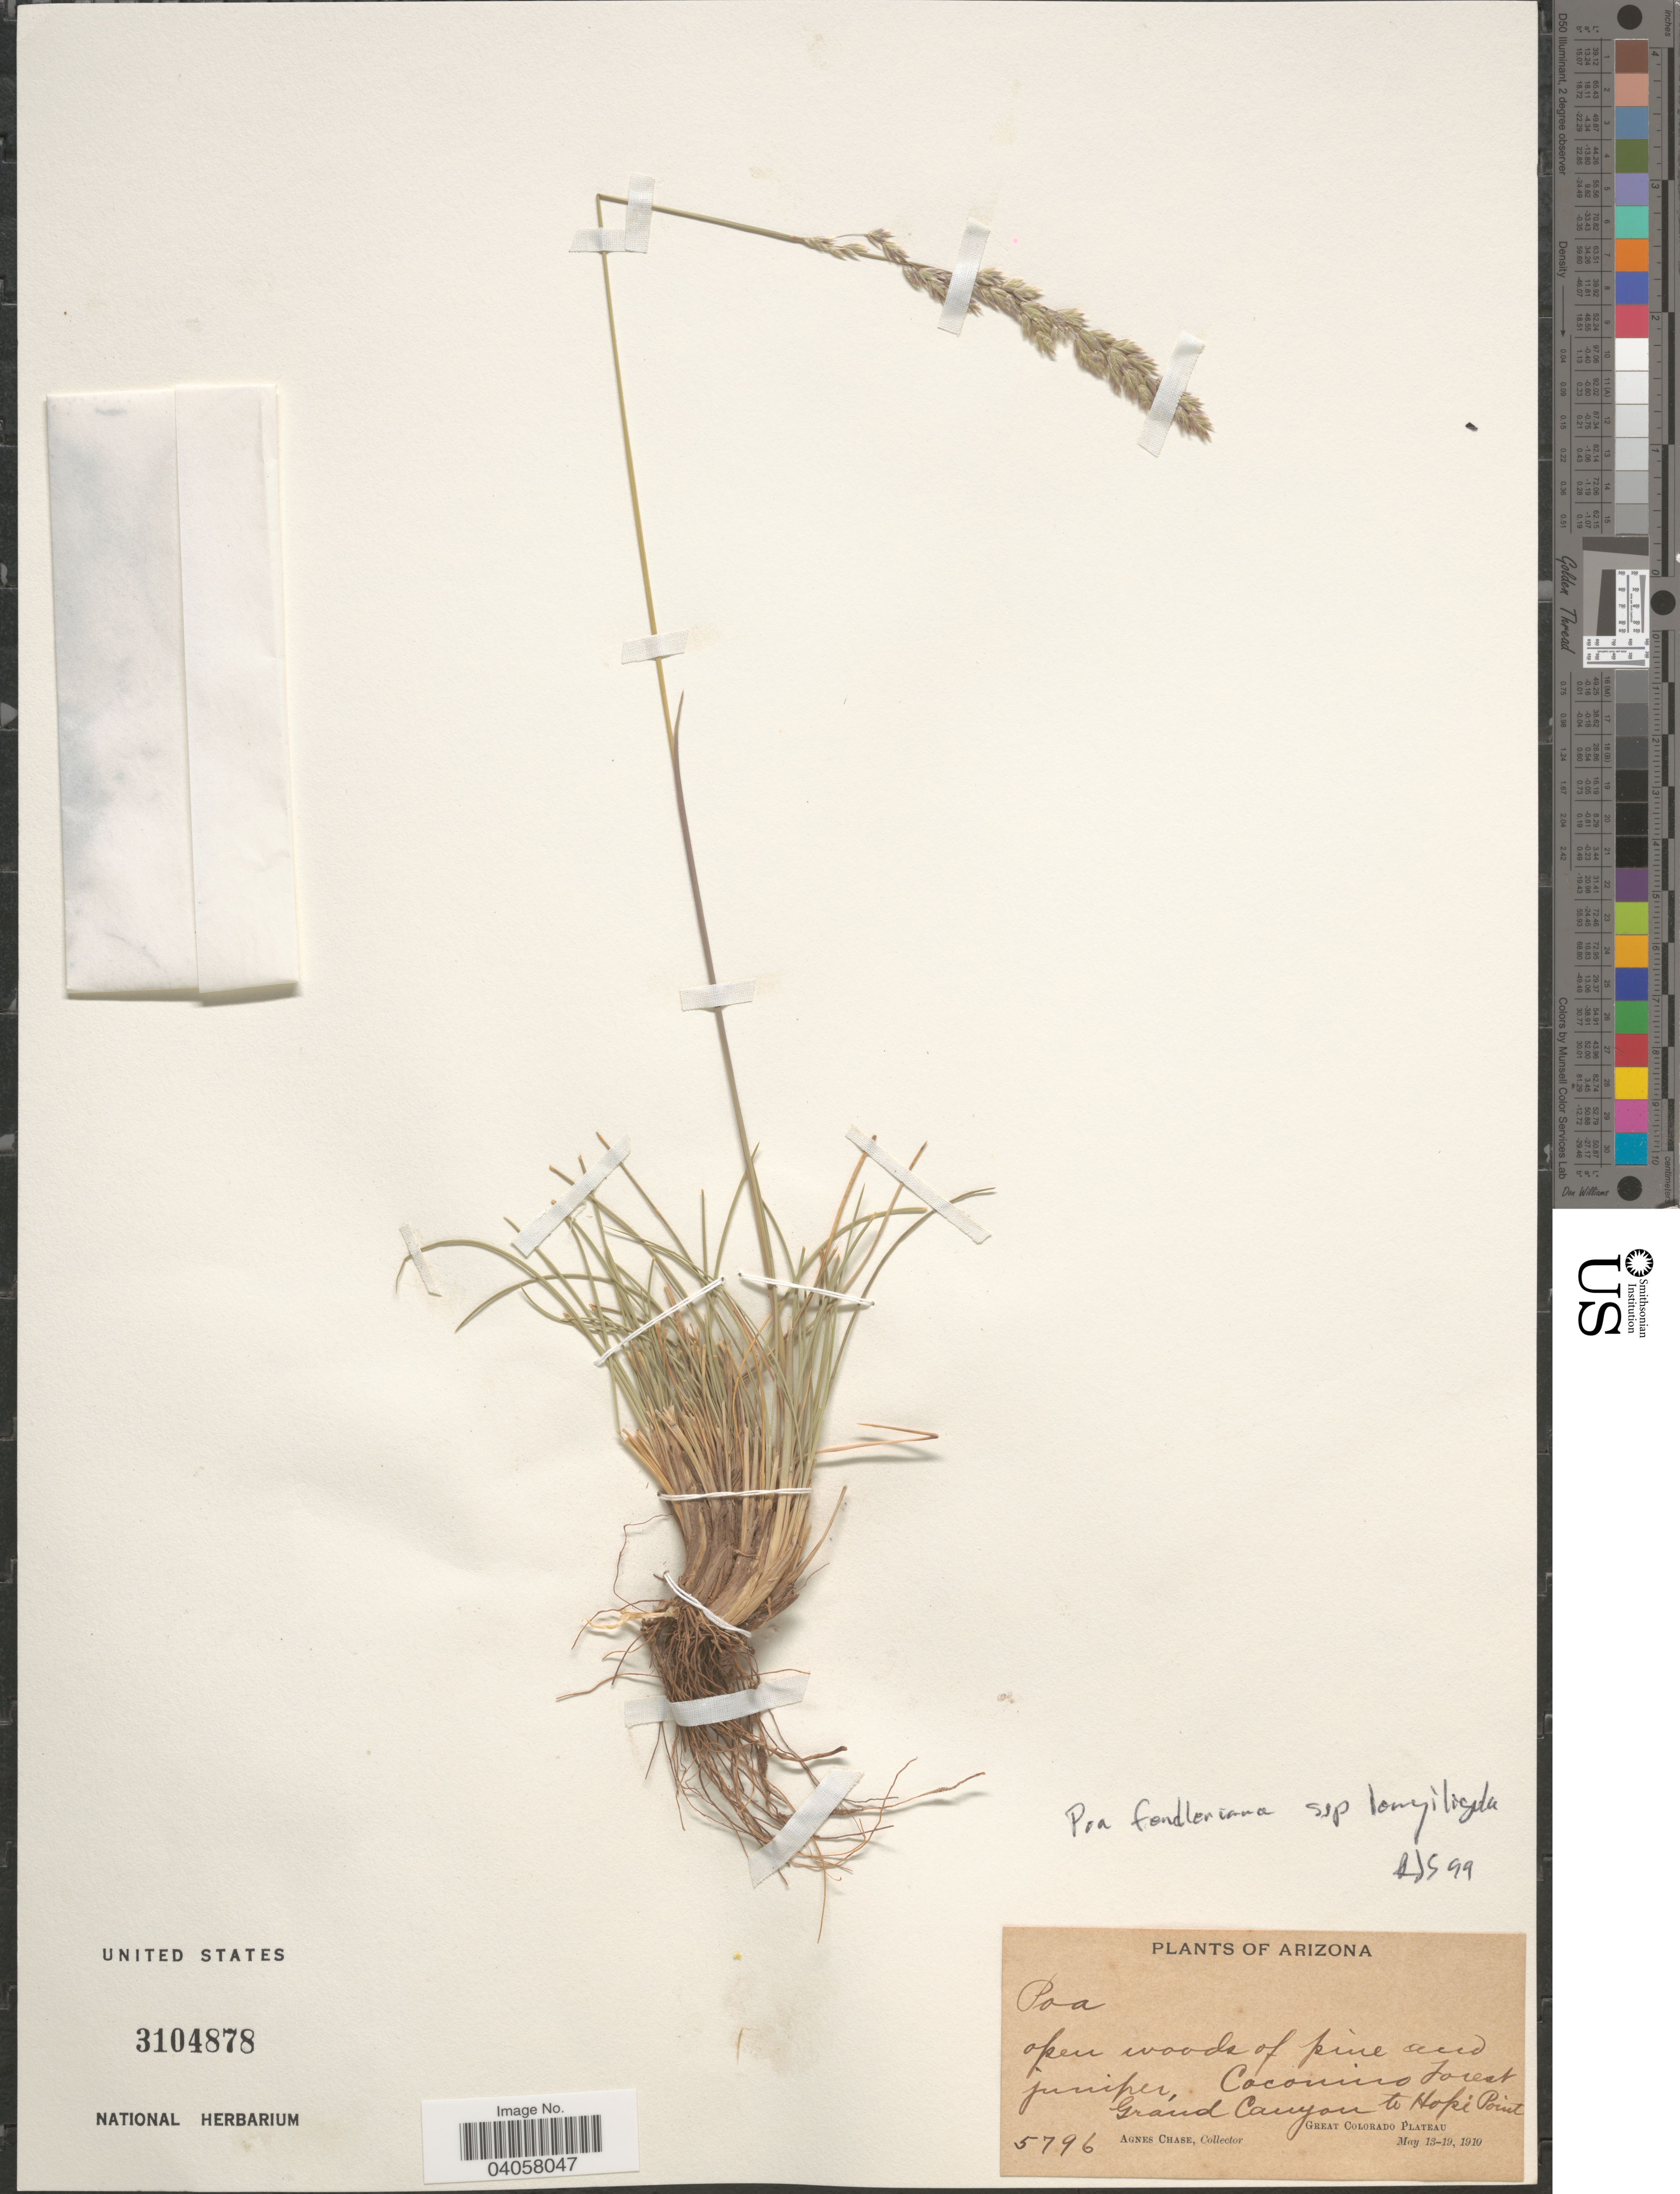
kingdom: Plantae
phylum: Tracheophyta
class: Liliopsida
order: Poales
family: Poaceae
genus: Poa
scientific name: Poa fendleriana subsp. longiligula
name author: (Scribn. & T.A. Williams) Soreng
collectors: A. Chase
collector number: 5796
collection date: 1910-05-13/1910-05-19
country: United States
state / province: Arizona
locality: Coconino Forest. Grand Canyon to Hopi Point. Great Colorado Plateau.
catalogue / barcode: US 3104878